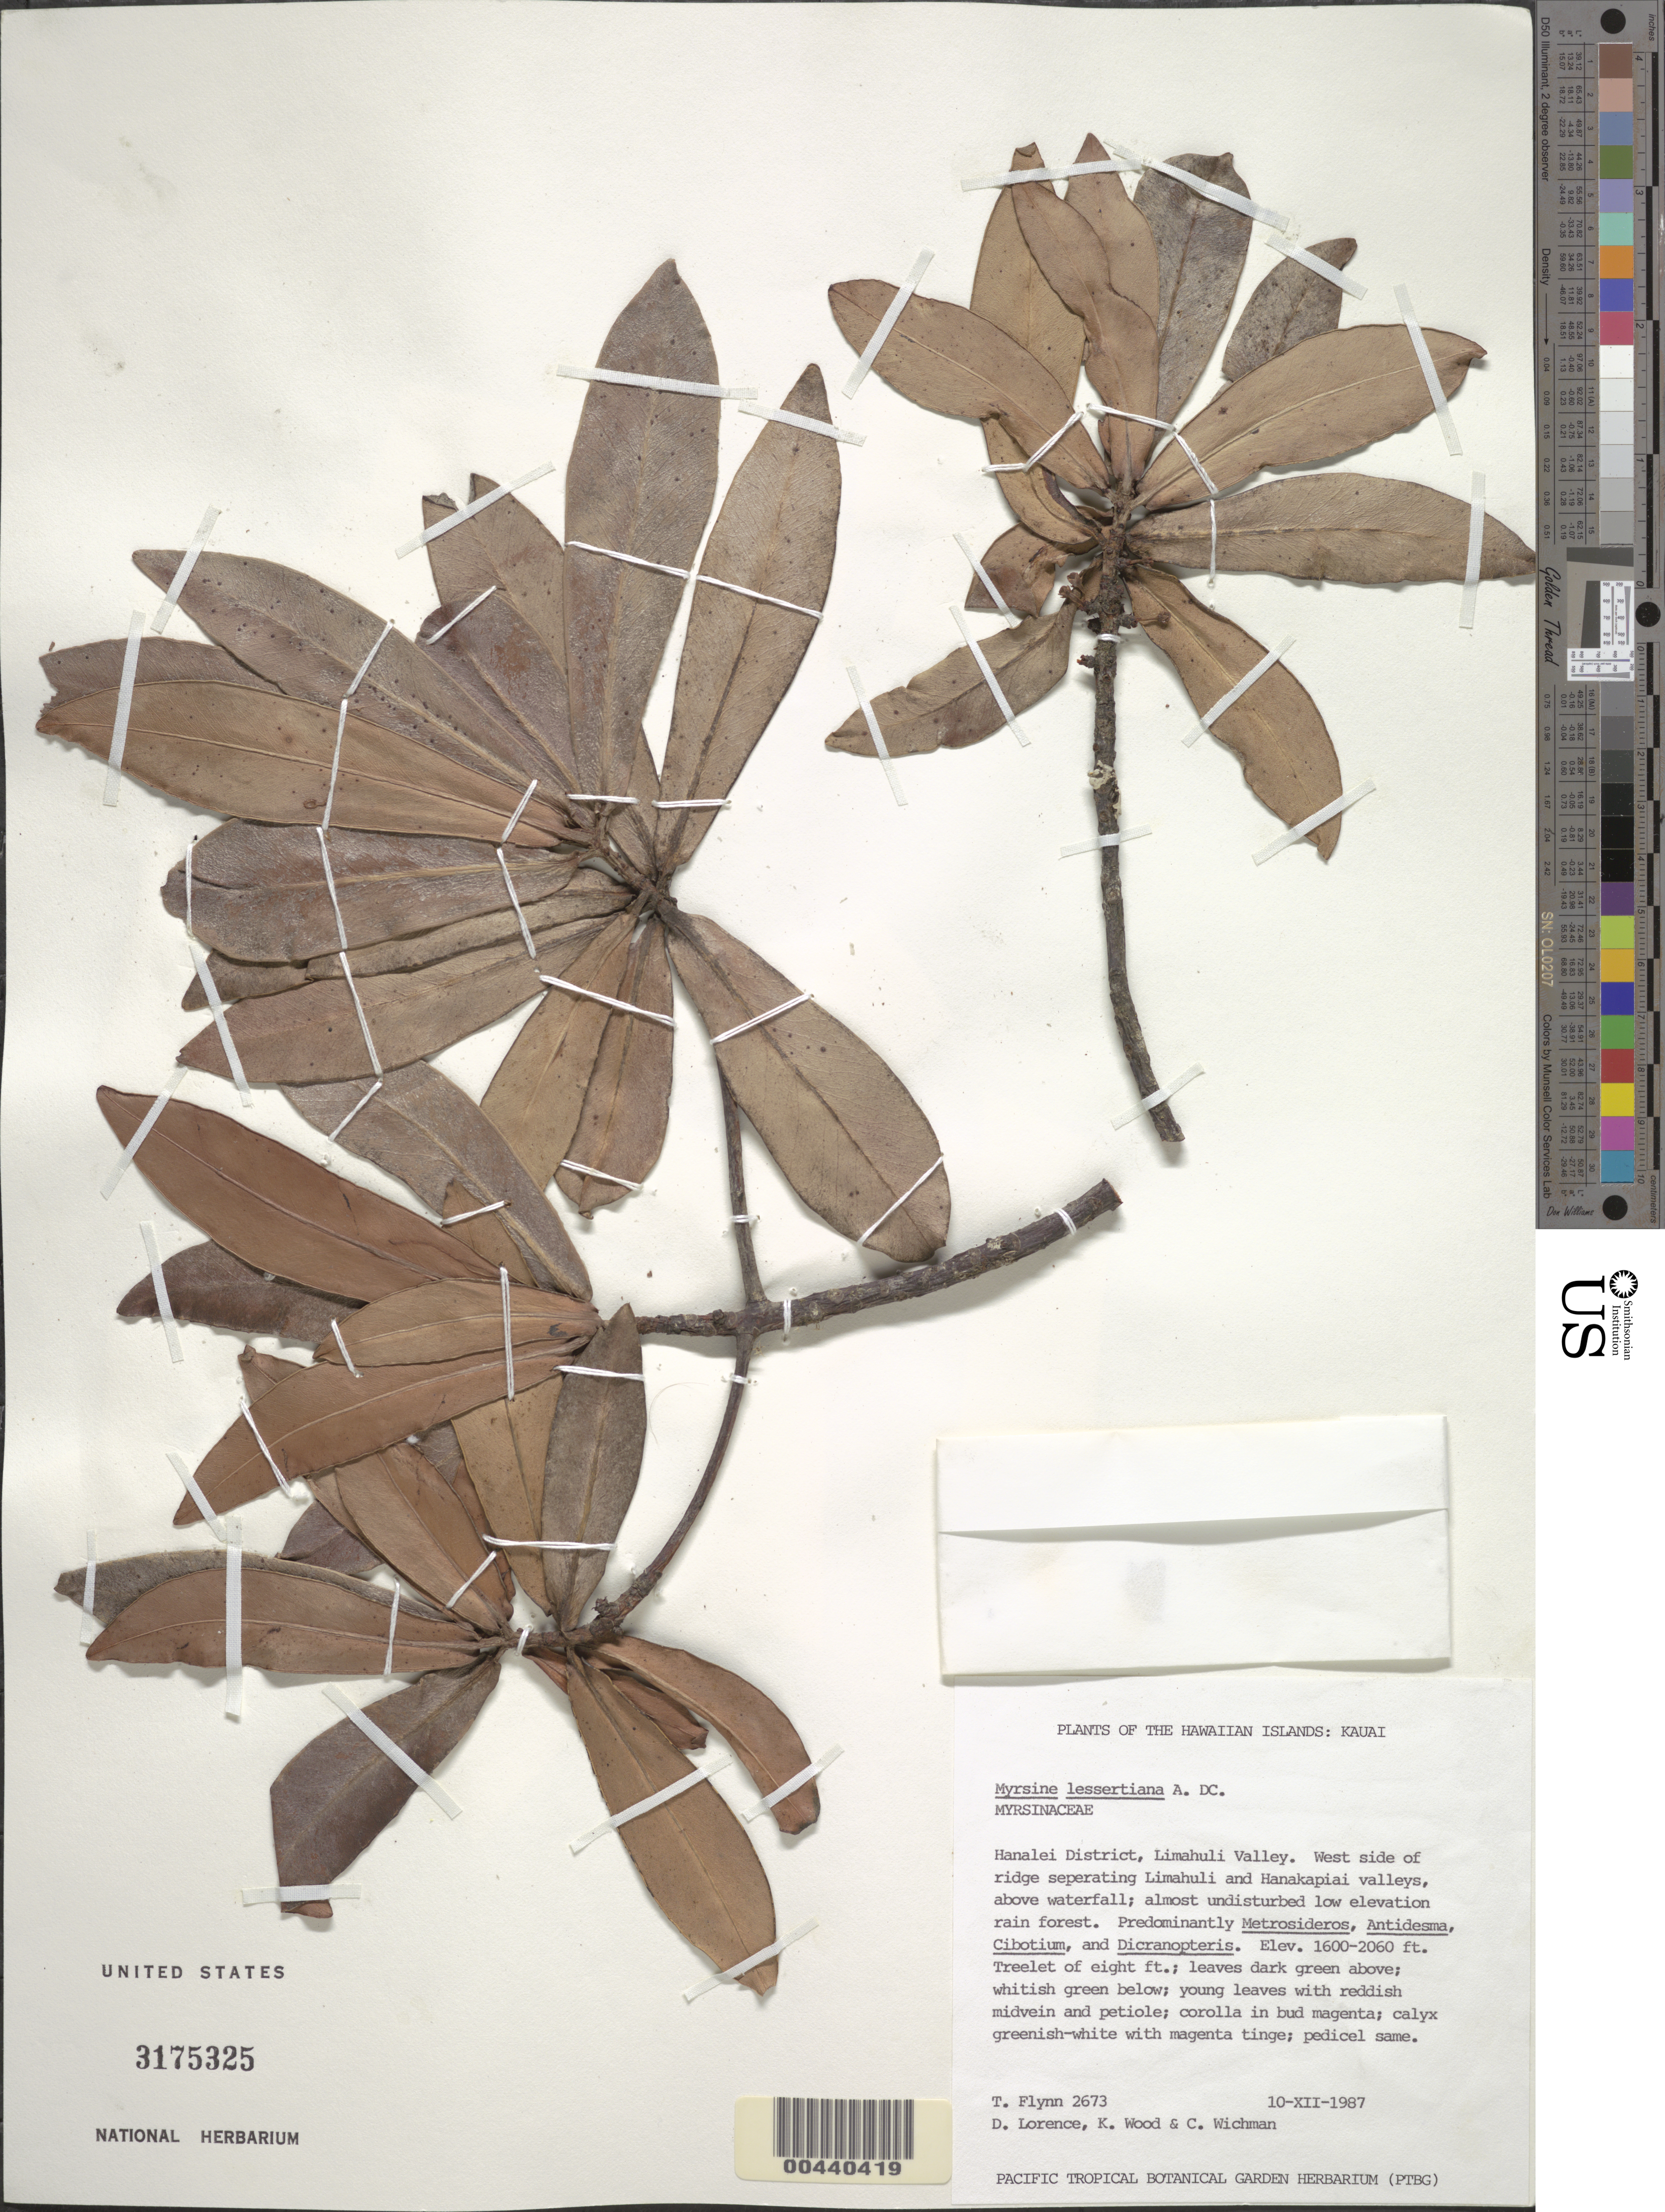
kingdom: Plantae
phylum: Tracheophyta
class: Magnoliopsida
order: Ericales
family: Primulaceae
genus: Myrsine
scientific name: Myrsine lessertiana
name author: A. DC.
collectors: T. W. Flynn, Lorence, D. & Wood, K. & C. Wichman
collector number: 2673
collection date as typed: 10 Dec 1987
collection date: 1987-12-10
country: United States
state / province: Hawaii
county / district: Kauai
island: Kaua'i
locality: Hanalei District, Limahuli Valley. W side of ridge separating Limahuli and Hanakapiai valleys, above waterfall. Low rain forest.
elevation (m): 488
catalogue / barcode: US 3175325